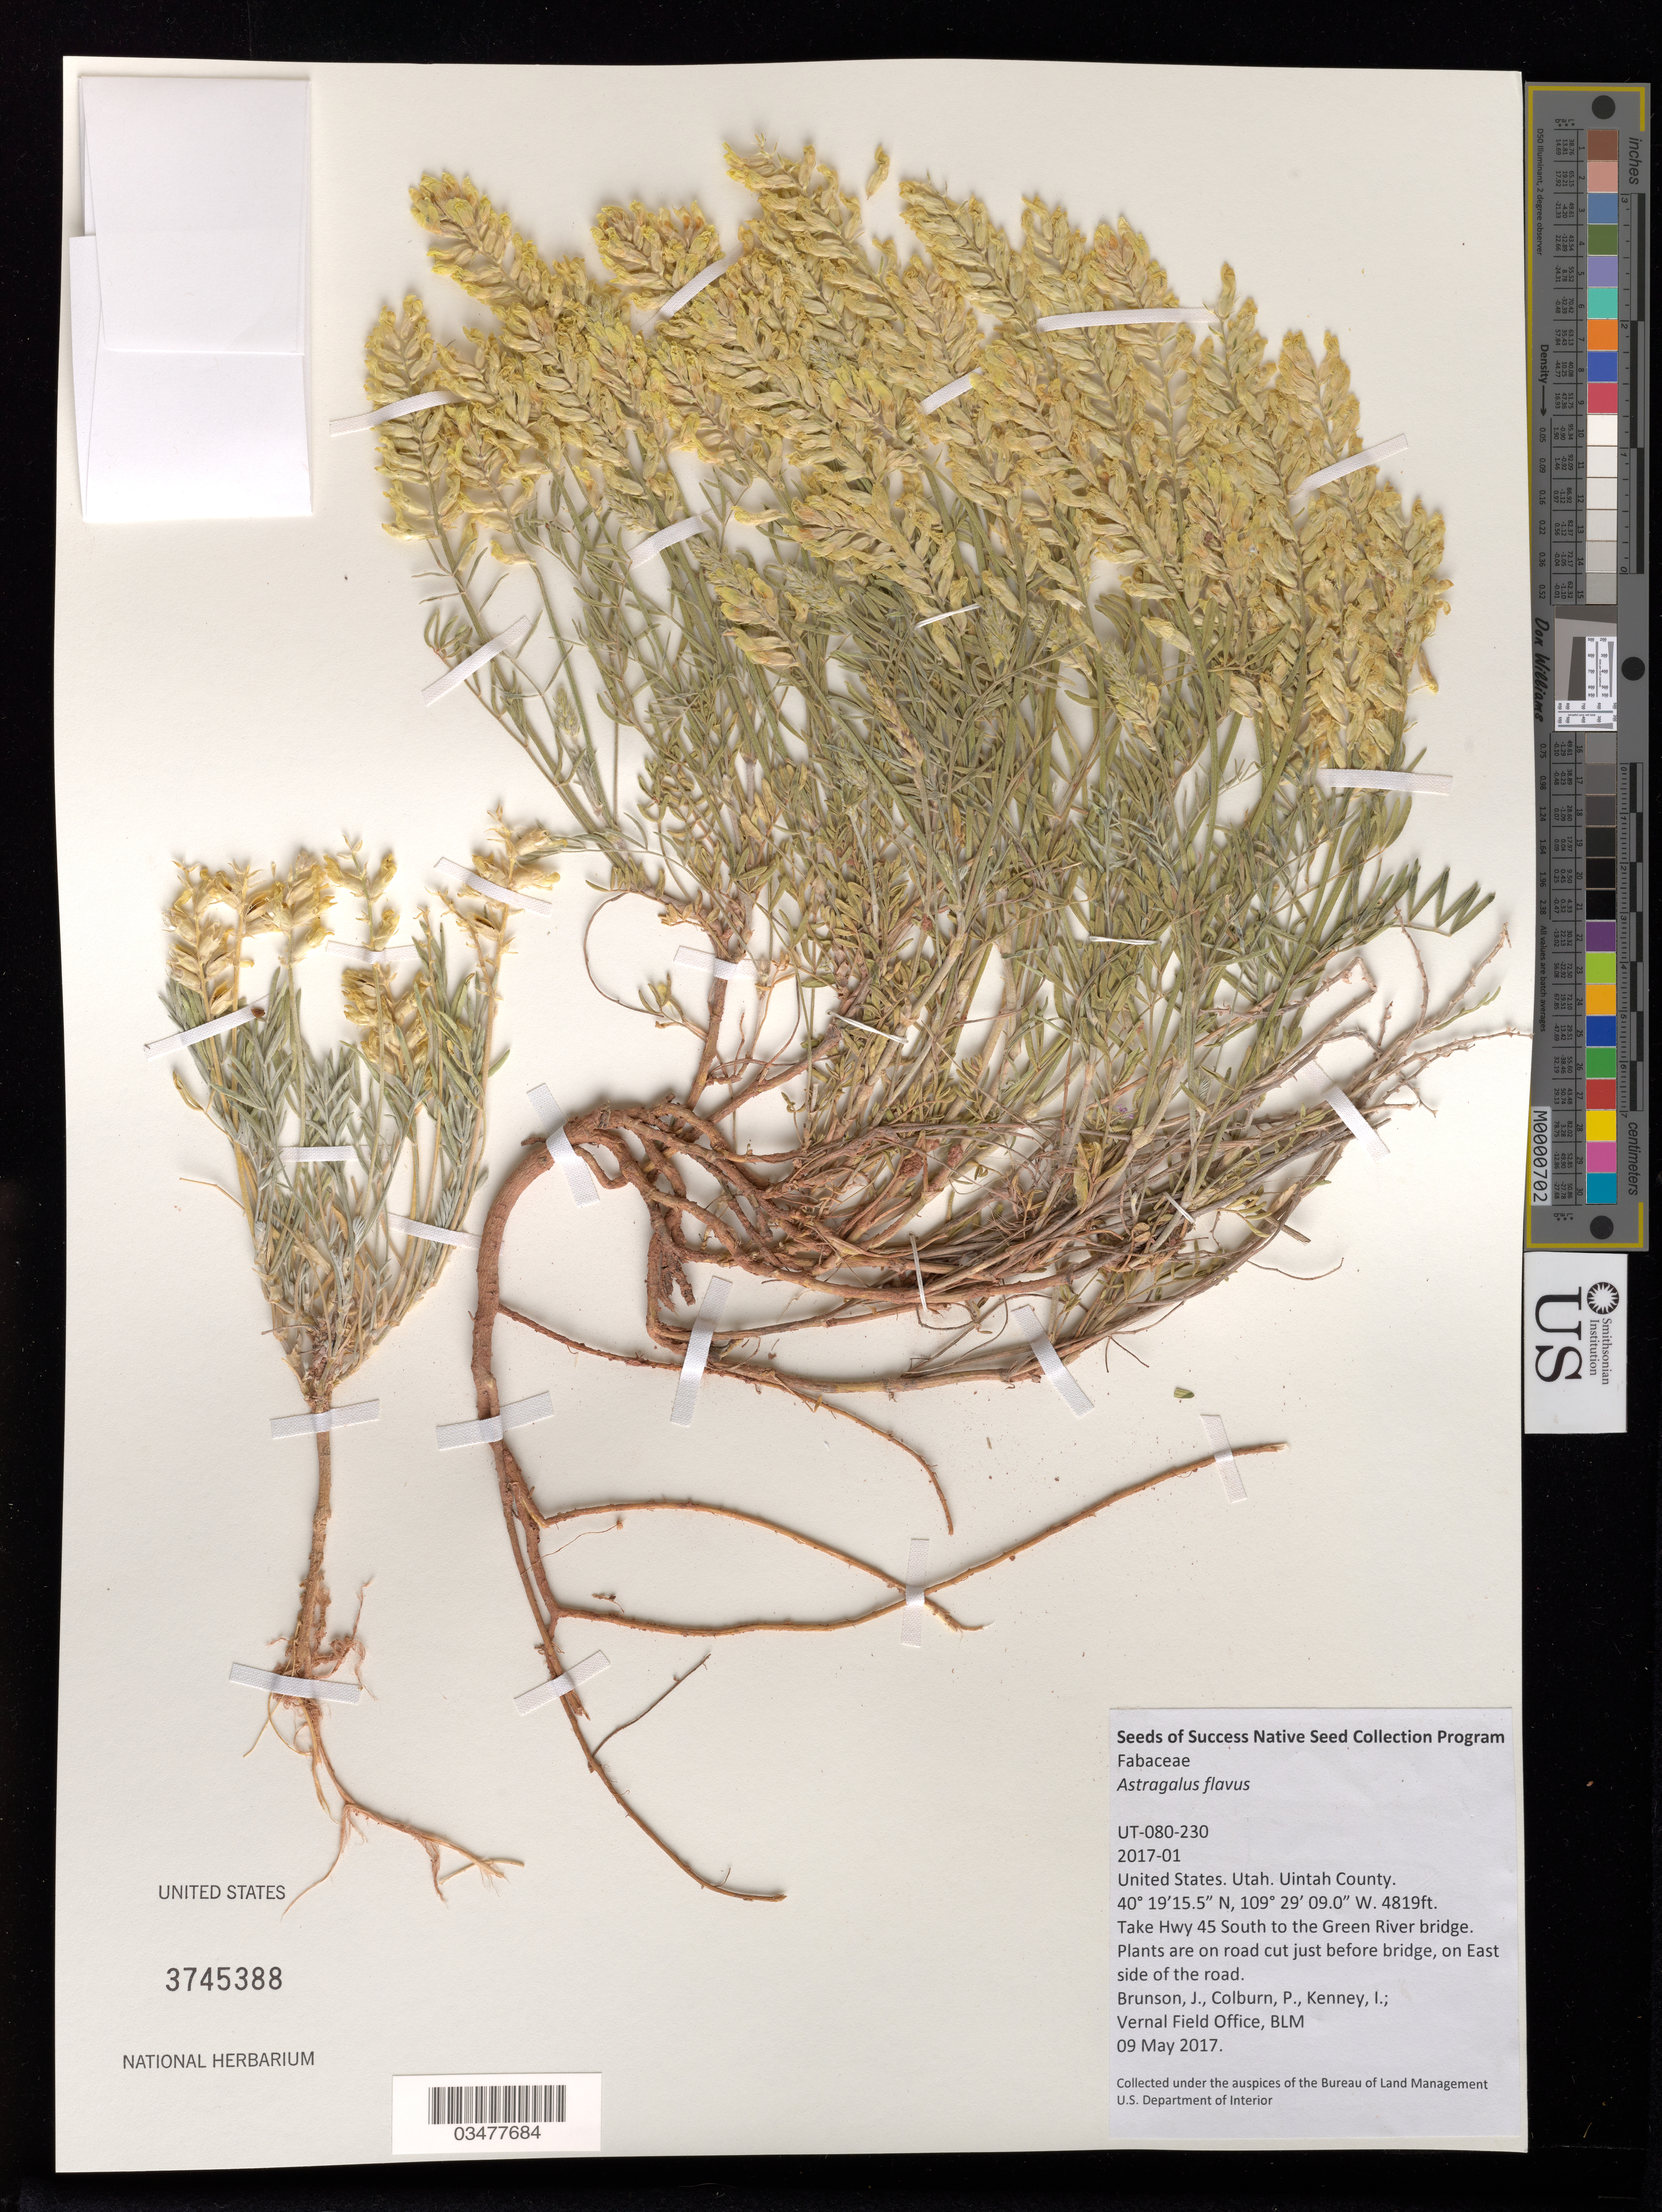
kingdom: Plantae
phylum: Tracheophyta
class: Magnoliopsida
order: Fabales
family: Fabaceae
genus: Astragalus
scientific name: Astragalus flavus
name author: Torr. & A. Gray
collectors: J. Brunson, P. Colburn & I. Kenney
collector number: UT080-230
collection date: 2017-05-09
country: United States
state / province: Utah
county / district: Uintah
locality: Green River Bridge, road cut just before bridge.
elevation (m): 1469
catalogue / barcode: US 3745388